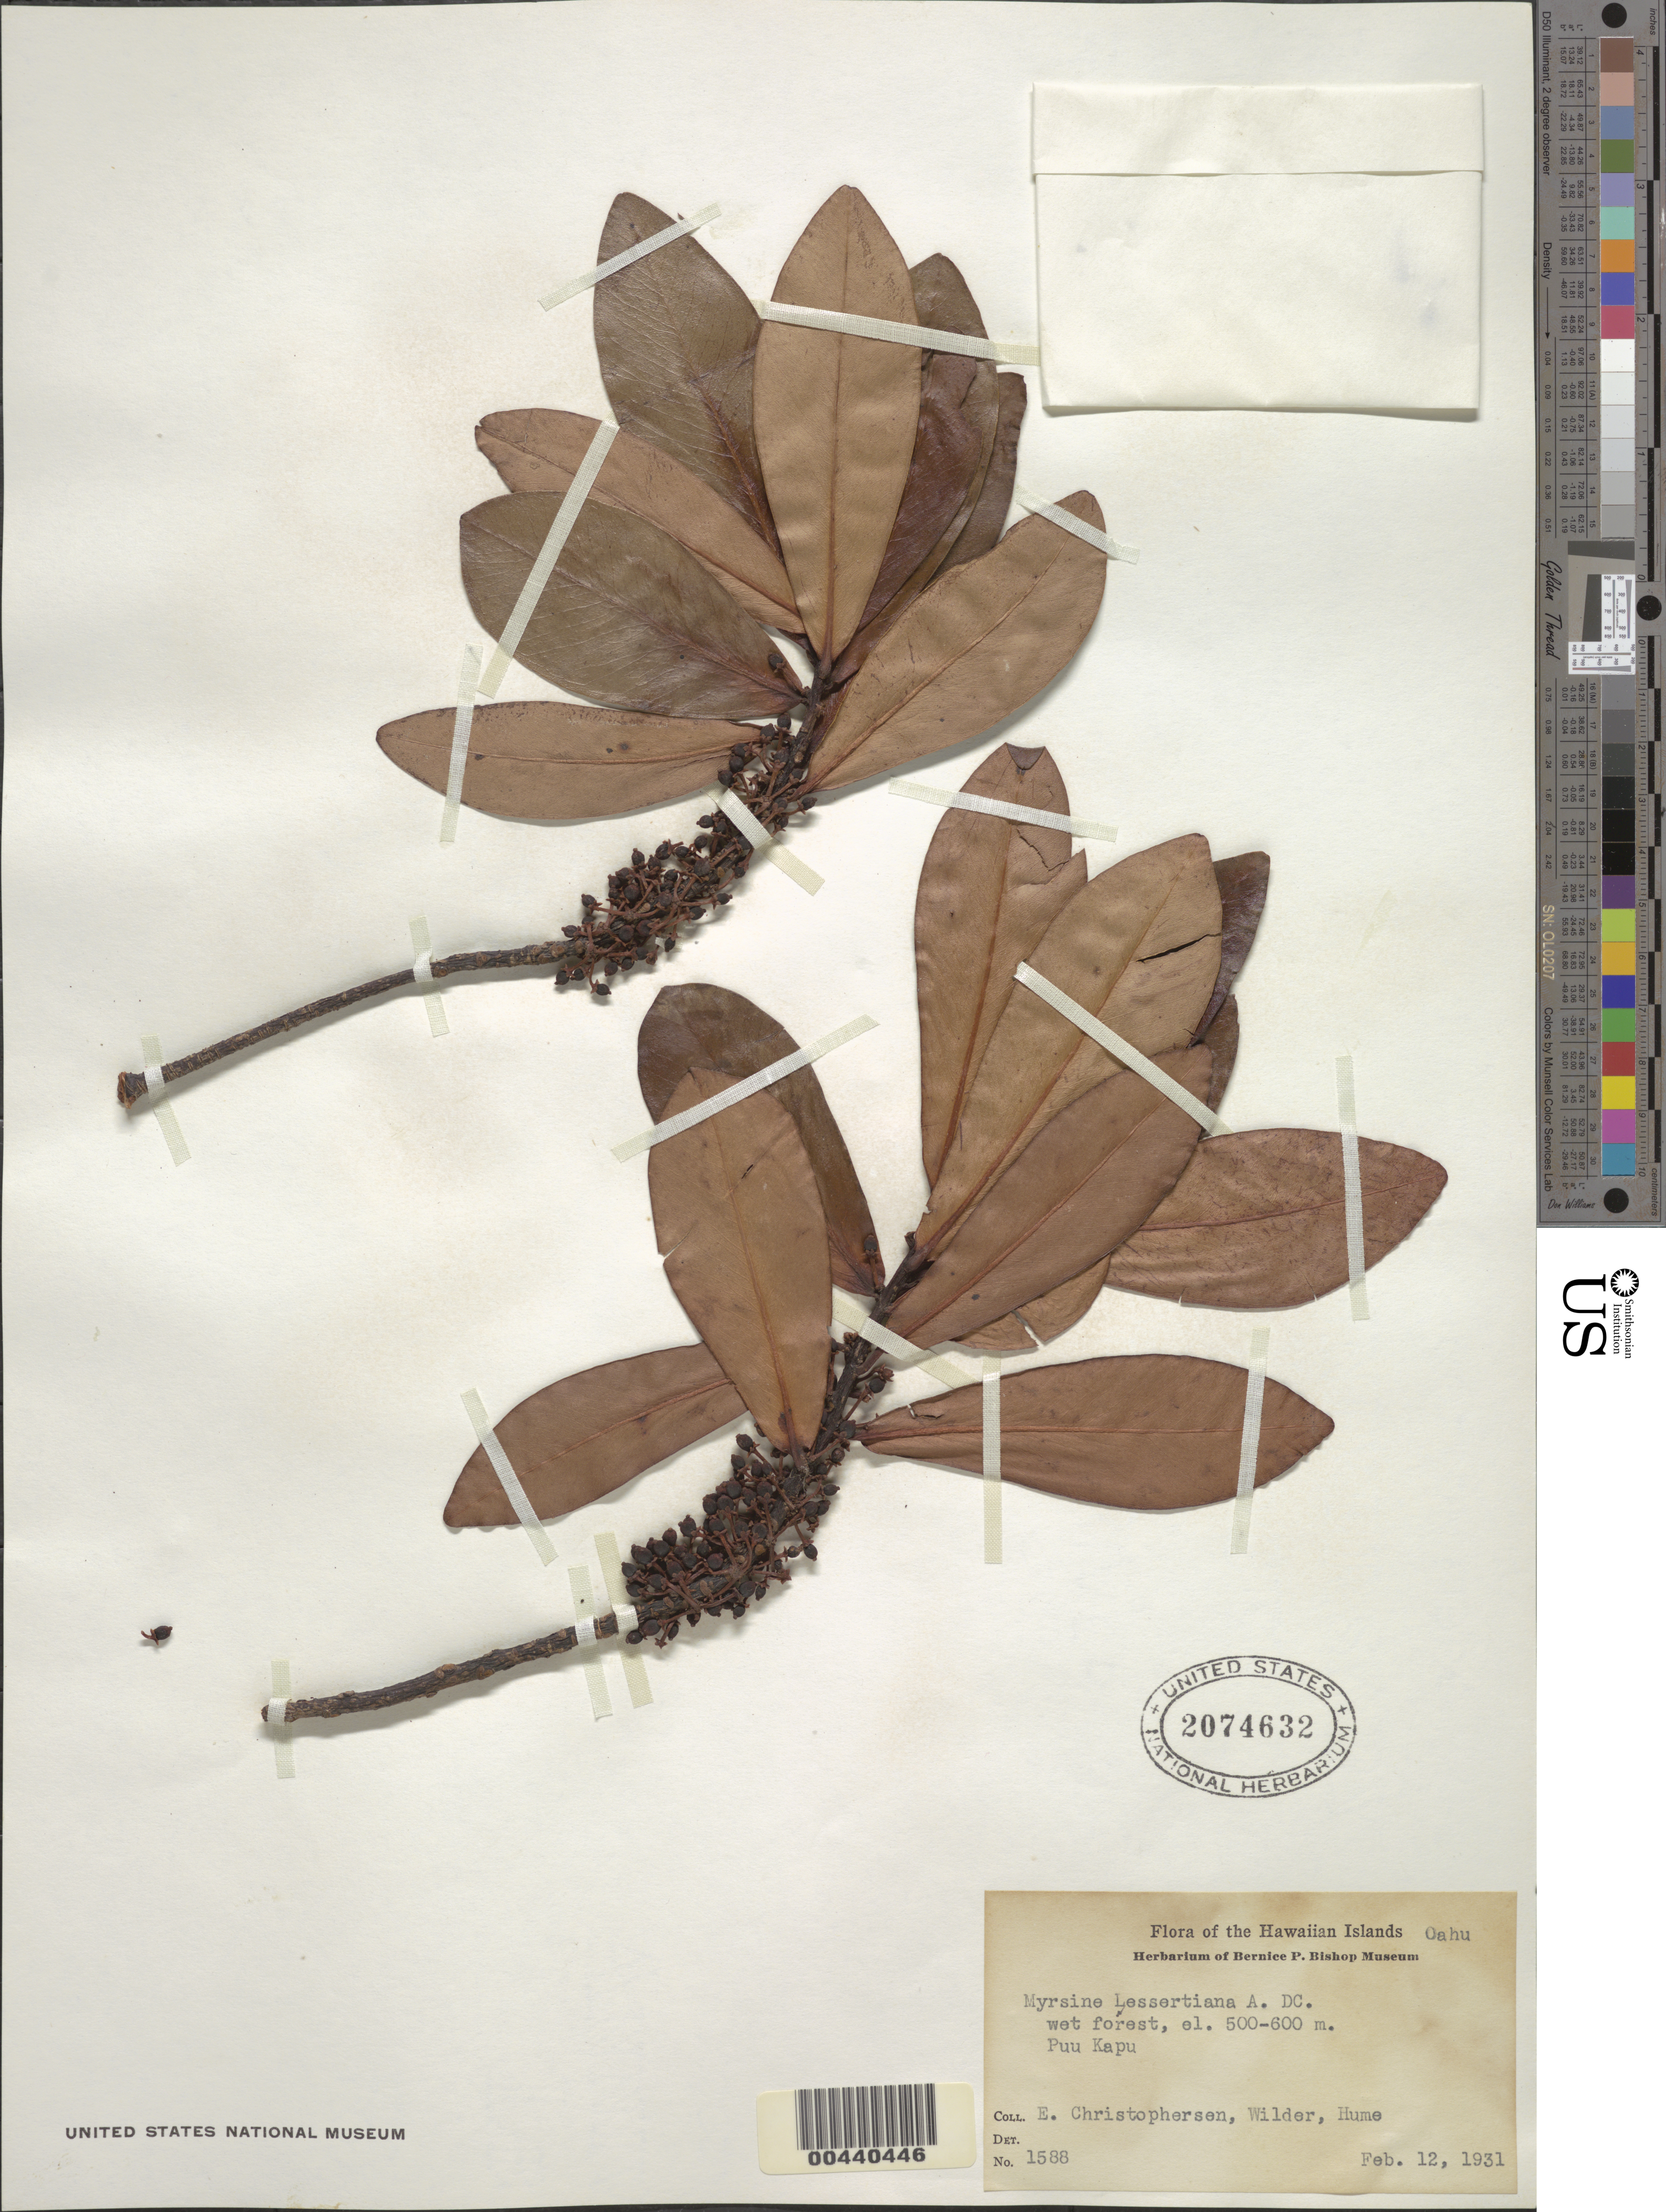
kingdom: Plantae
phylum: Tracheophyta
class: Magnoliopsida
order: Ericales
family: Primulaceae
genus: Myrsine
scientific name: Myrsine lessertiana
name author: A. DC.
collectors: E. Christophersen, G. Wilder & E. Hume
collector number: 1588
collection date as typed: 12 Feb 1931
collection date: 1931-02-12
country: United States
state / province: Hawaii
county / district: Honolulu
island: Oahu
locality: Forest, Puu Kapu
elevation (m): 500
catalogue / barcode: US 2074632